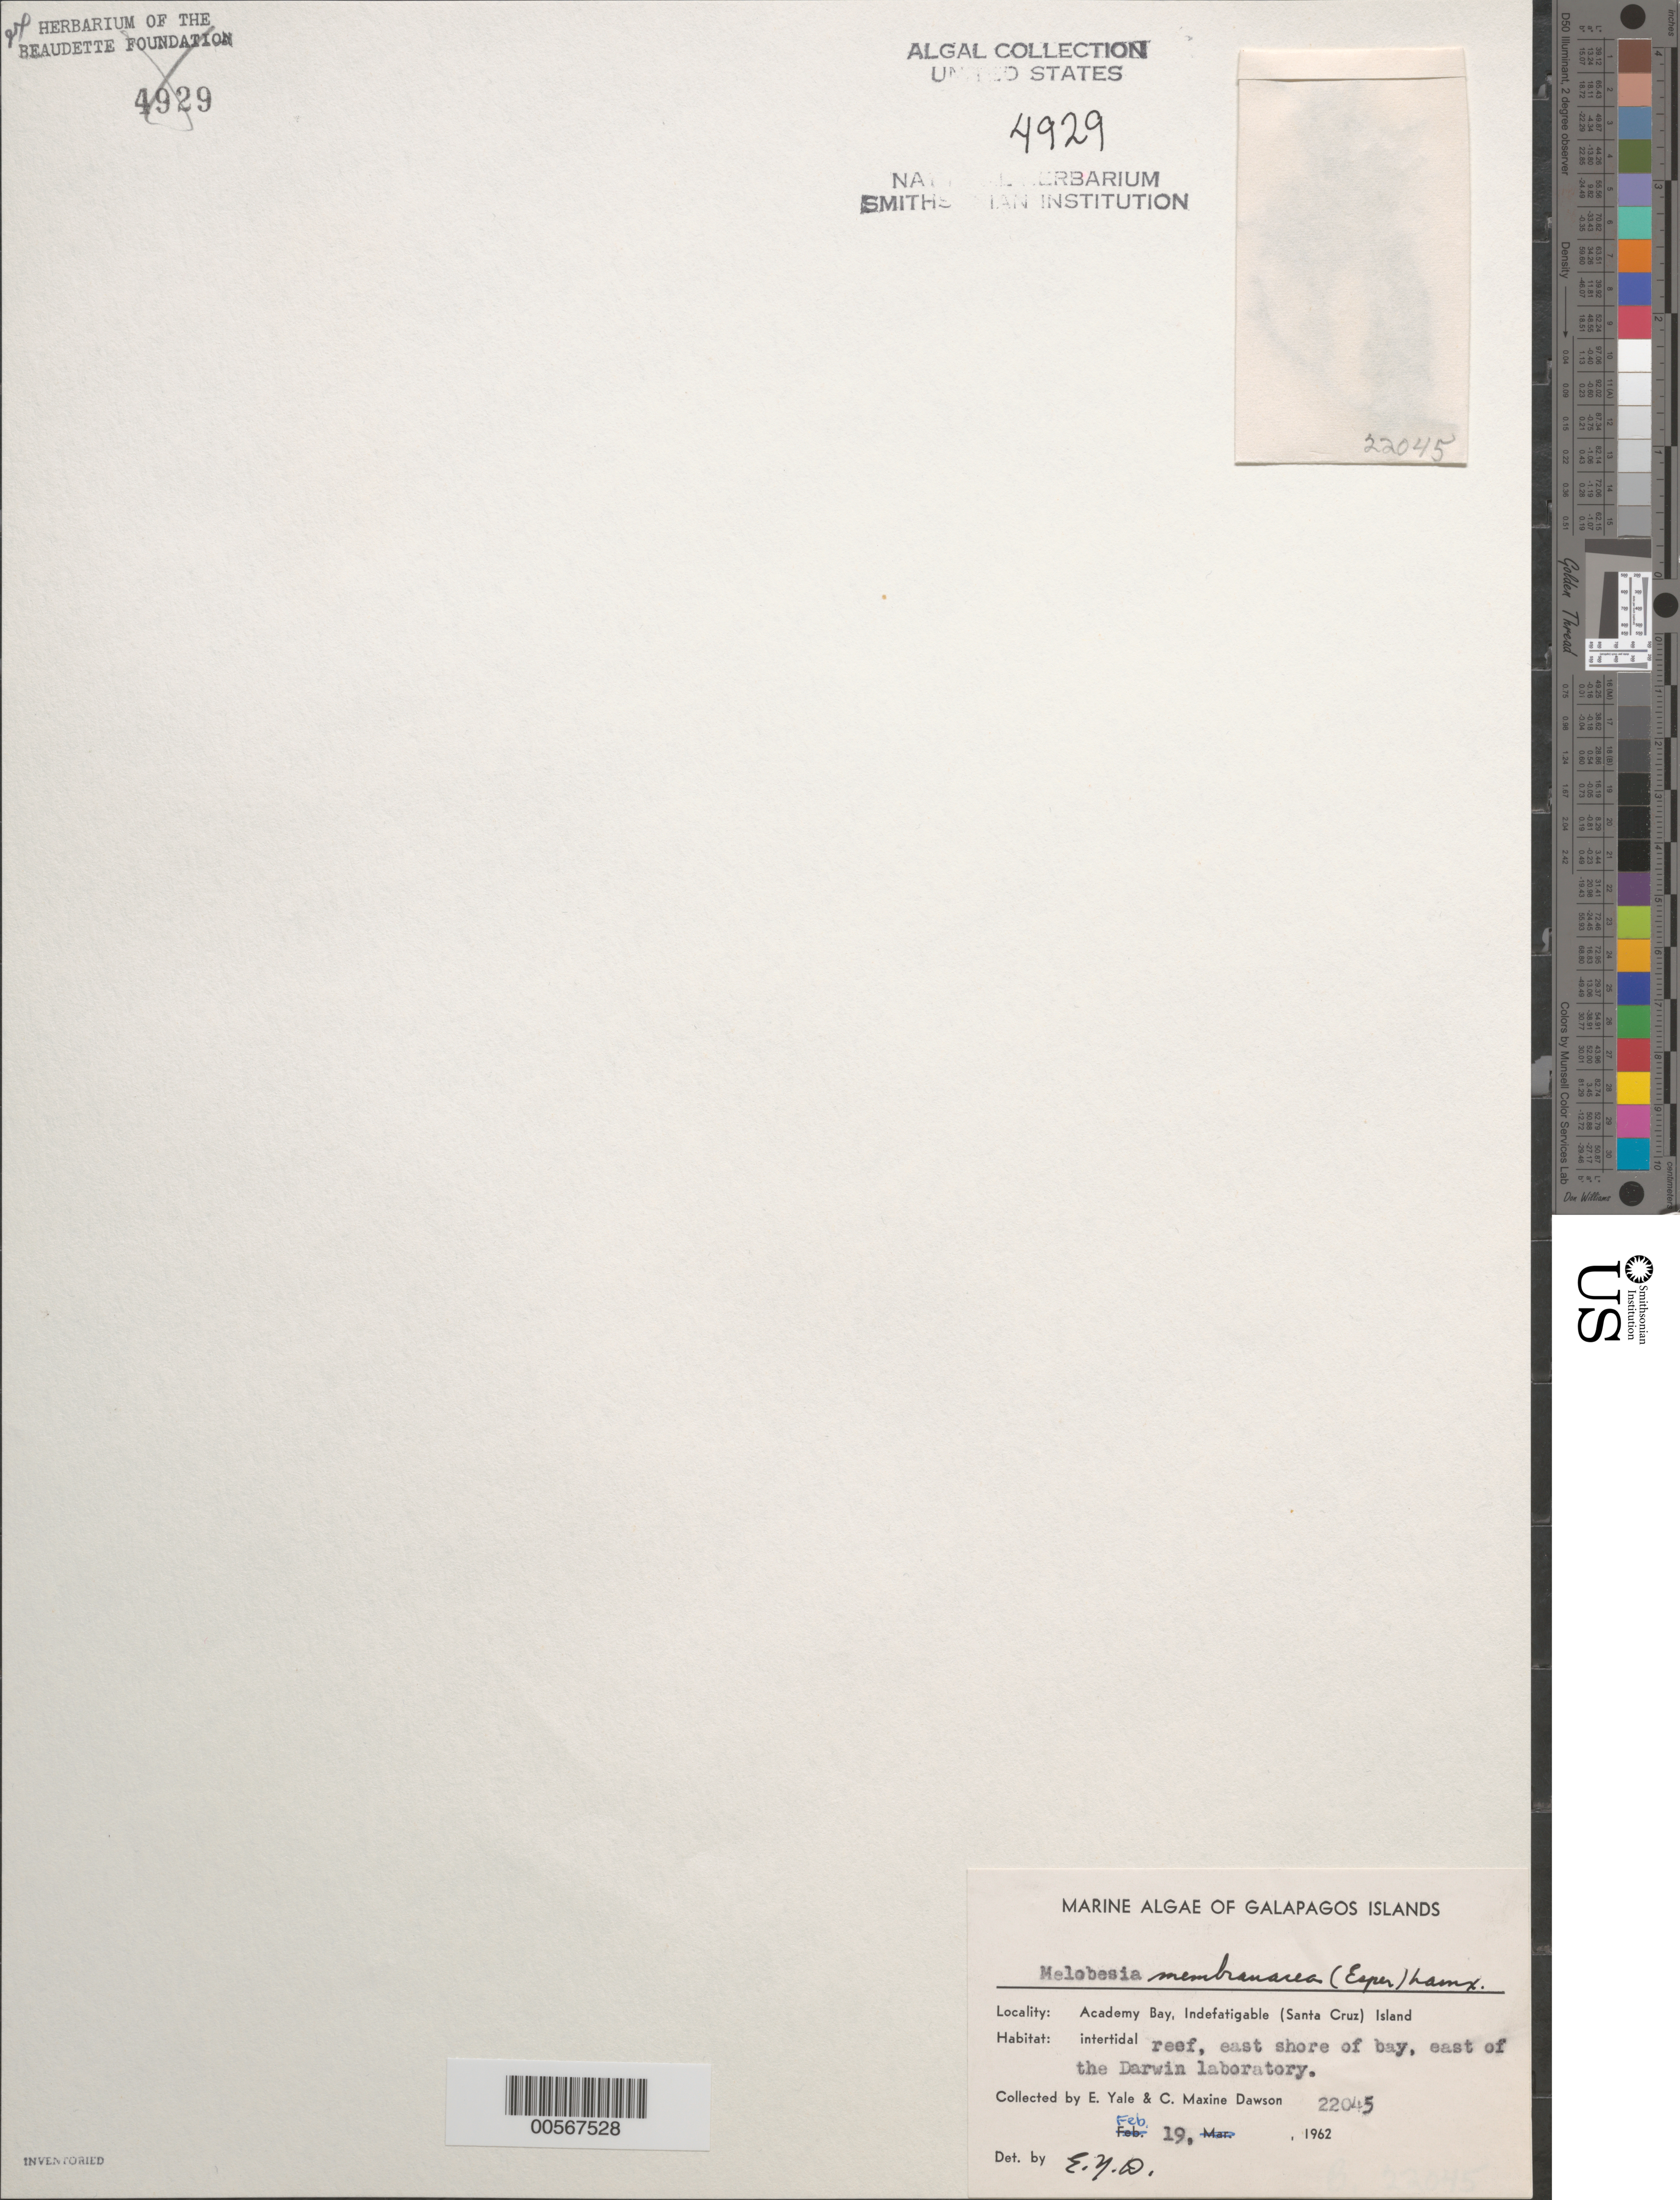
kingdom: Plantae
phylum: Rhodophyta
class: Florideophyceae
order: Corallinales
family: Hapalidiaceae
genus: Melobesia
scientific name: Melobesia membranacea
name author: (Esper) J.V.Lamouroux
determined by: Dawson, E. Y.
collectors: E. Y. Dawson & C. M. Dawson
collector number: EYD 22045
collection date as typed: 19 Feb 1962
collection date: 1962-02-19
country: Ecuador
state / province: Colón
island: Santa Cruz [Indefatigable, Chaves]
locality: Academy Bay east of Darwin Station (Darwin Laboratory)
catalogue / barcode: US 4929